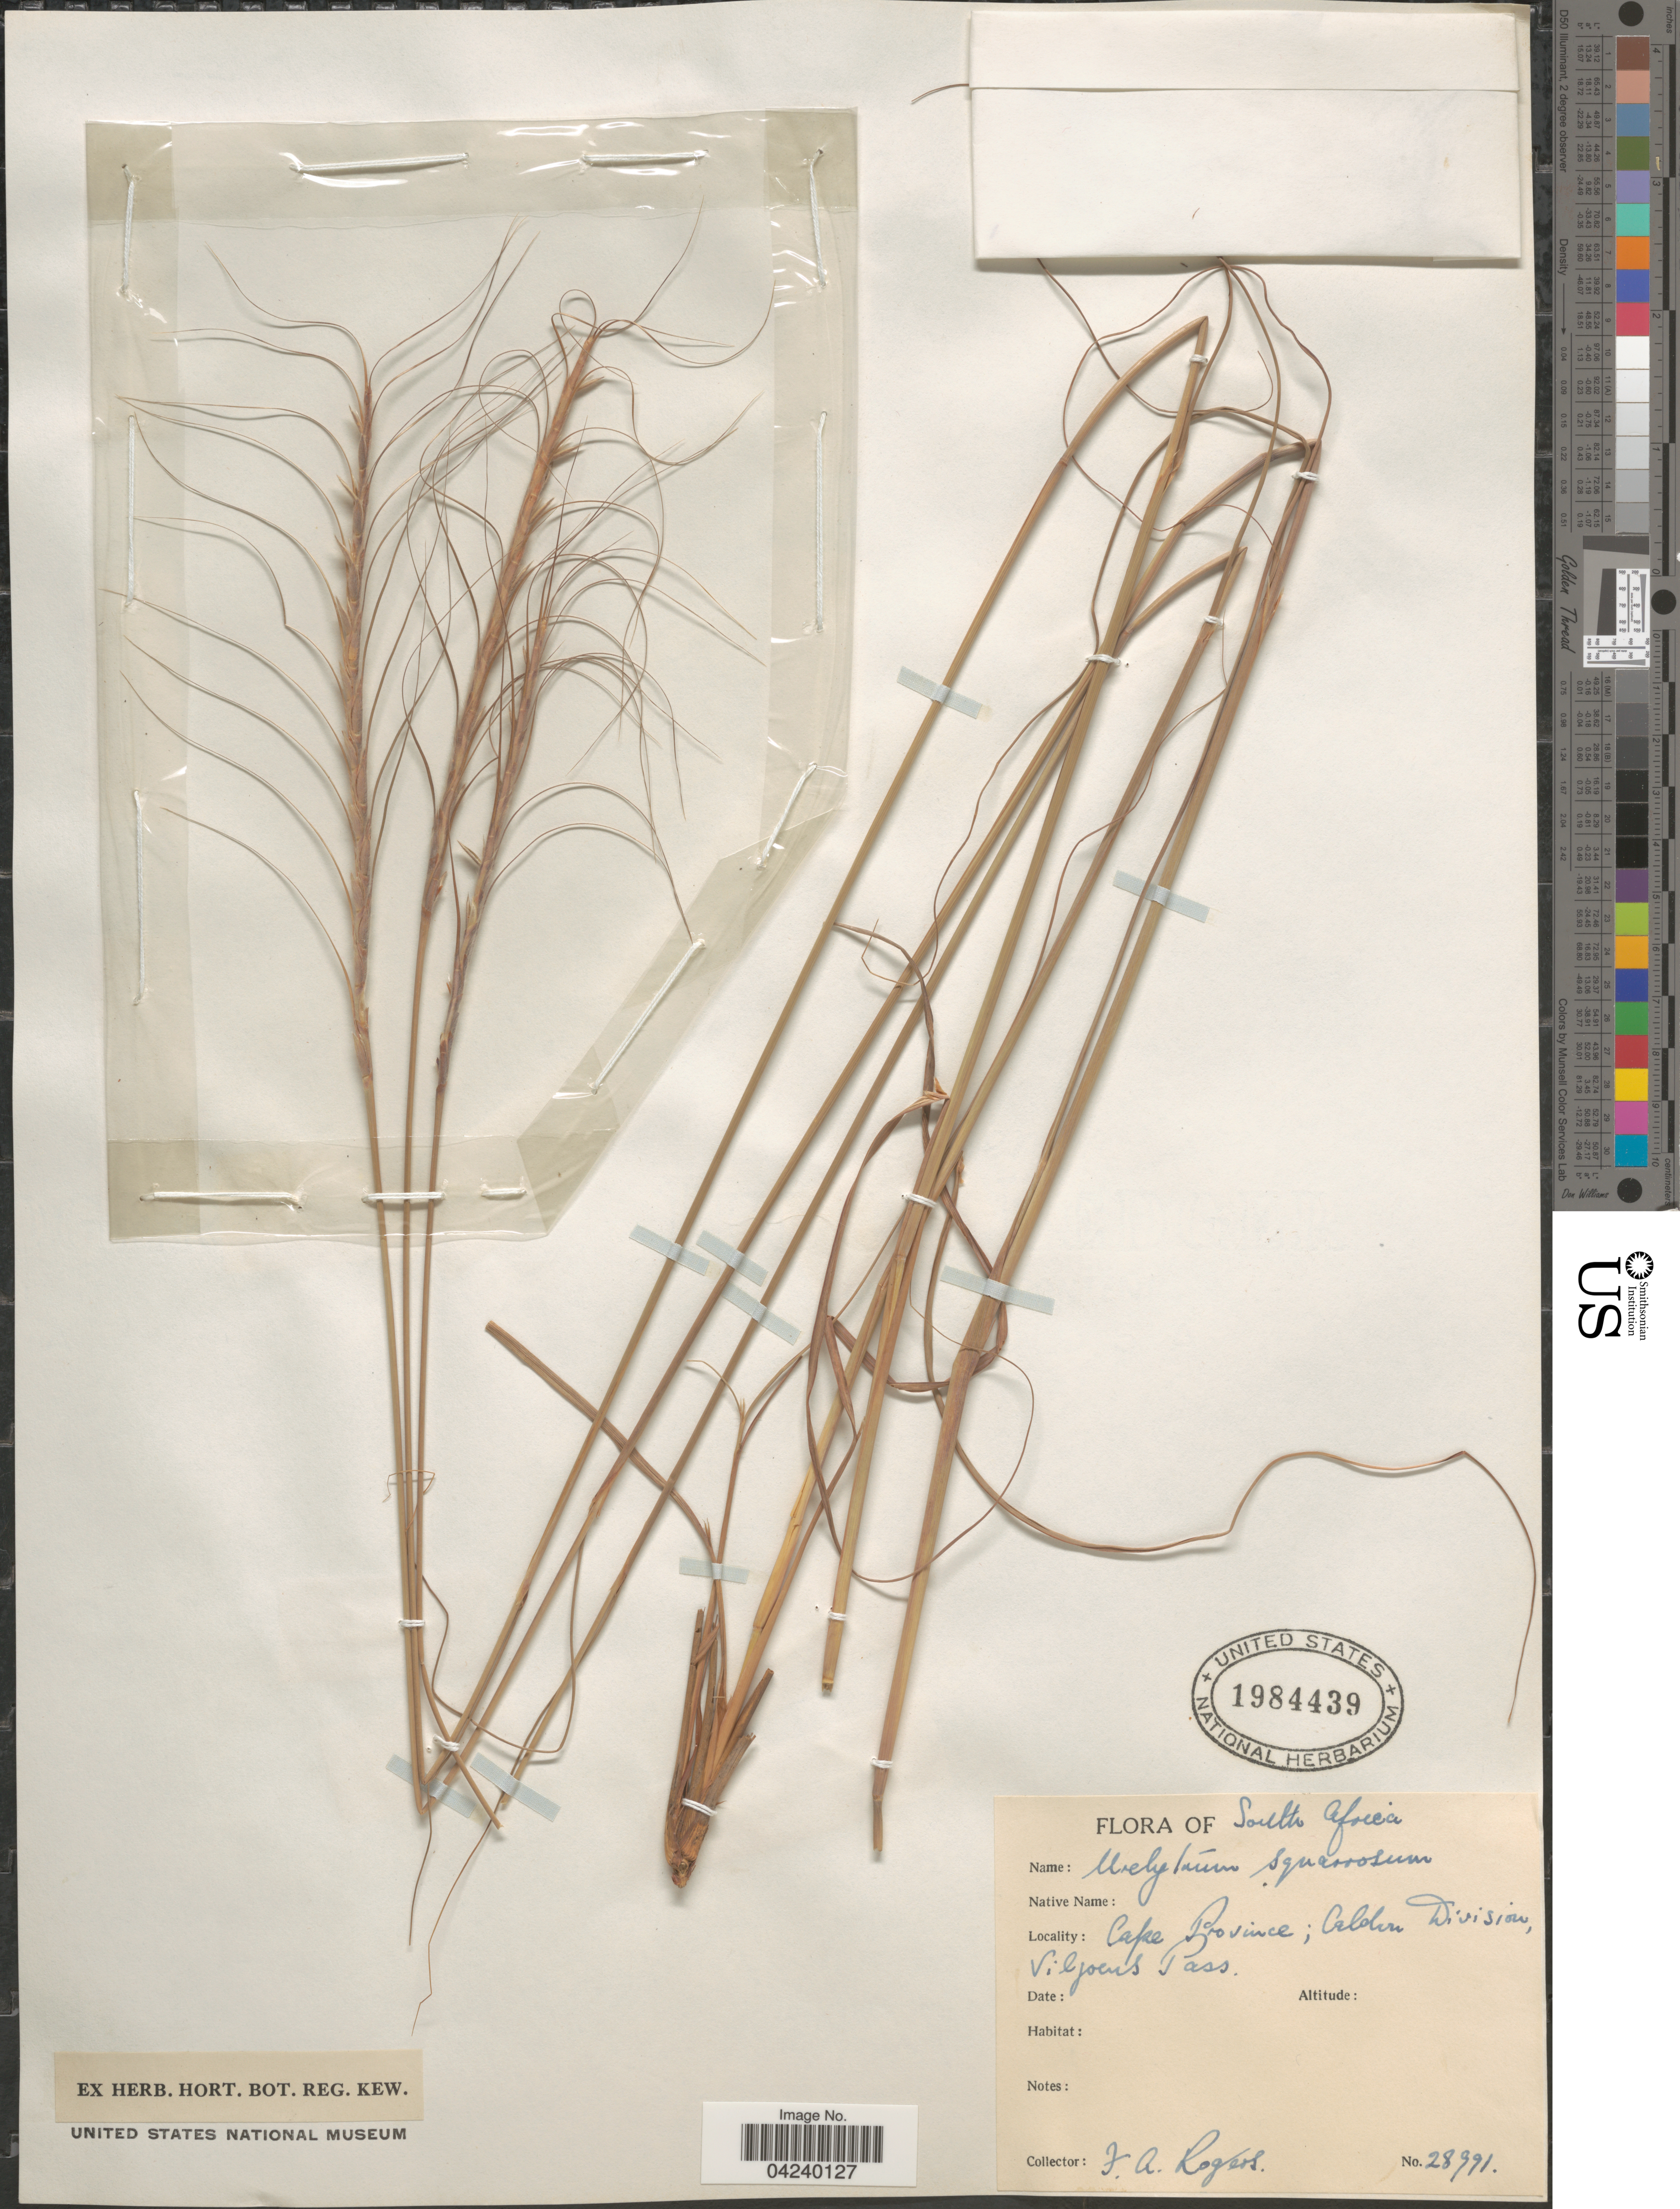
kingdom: Plantae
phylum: Tracheophyta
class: Liliopsida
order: Poales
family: Poaceae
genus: Urelytrum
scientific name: Urelytrum agropyroides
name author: (Hack.) Hack.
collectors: F. A. Rogers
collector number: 28991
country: South Africa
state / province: Western Cape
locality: Caldon Division, Viljoens Pass.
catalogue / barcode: US 1984439